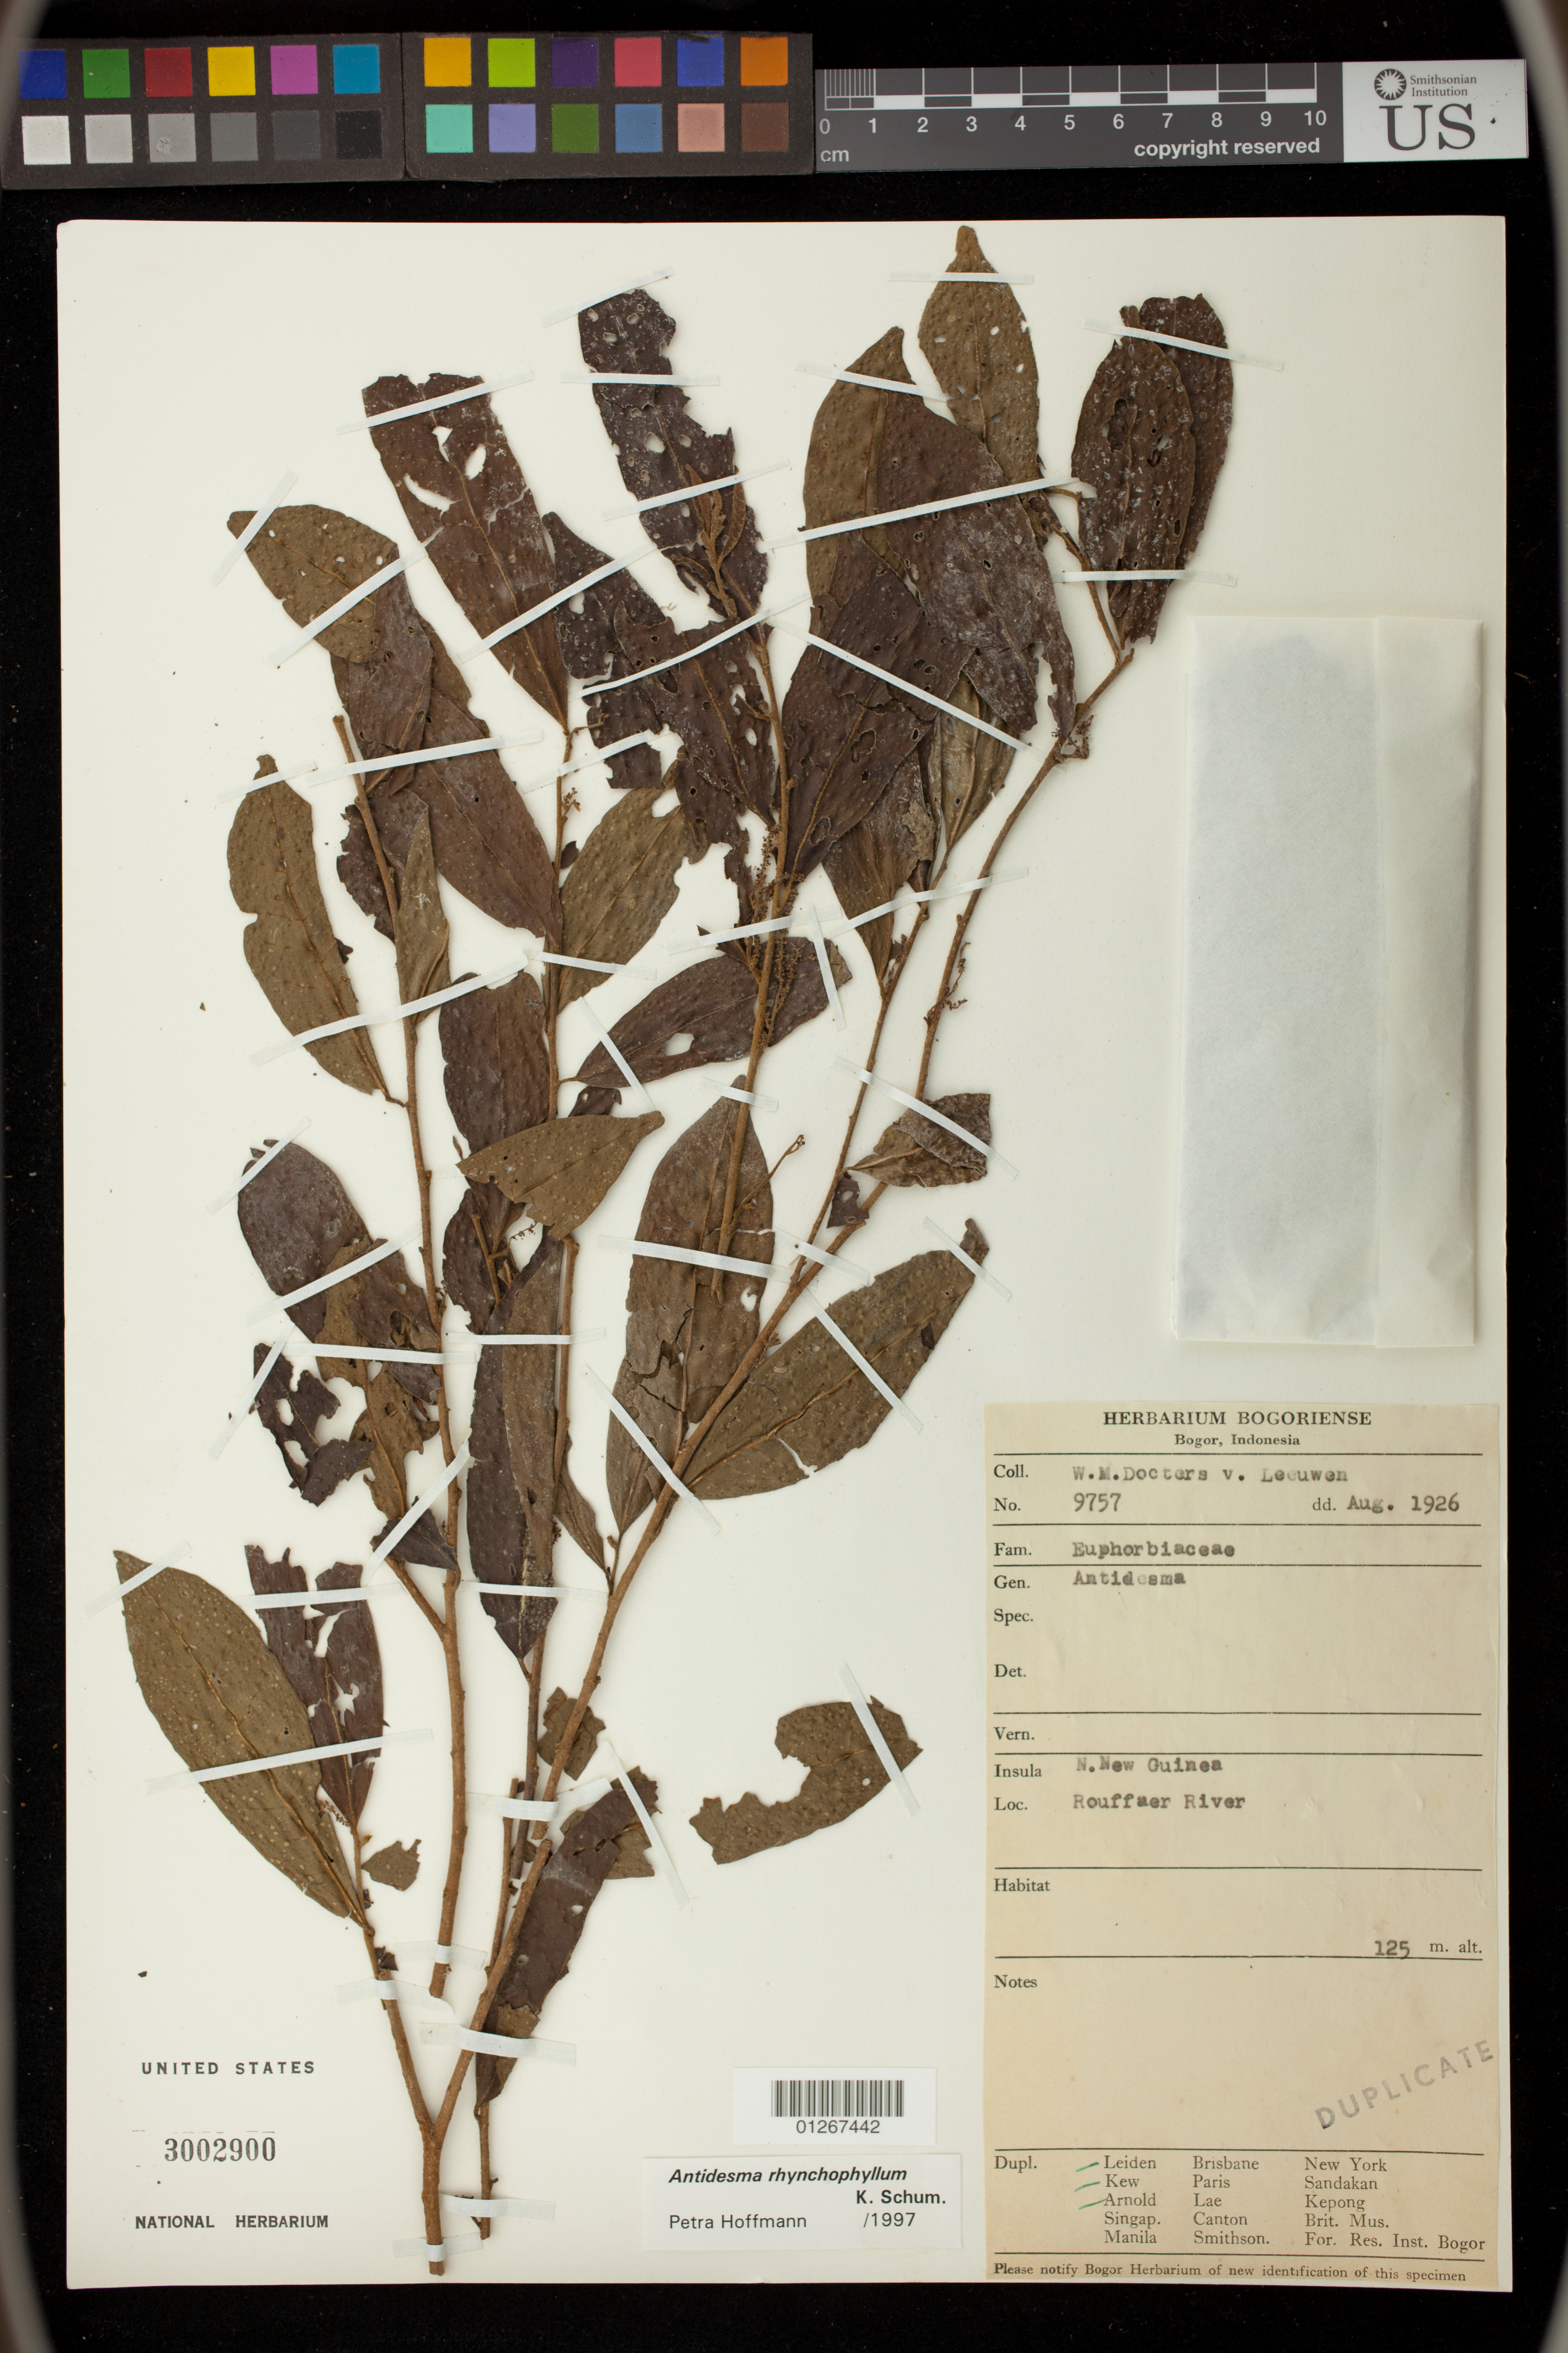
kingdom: Plantae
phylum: Tracheophyta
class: Magnoliopsida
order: Malpighiales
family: Phyllanthaceae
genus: Antidesma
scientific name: Antidesma rhynchophyllum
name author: K. Schum.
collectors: W. Docters van Leeuwen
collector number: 9757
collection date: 1926-08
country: Indonesia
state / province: Papua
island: New Guinea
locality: Insula: N. New Guinea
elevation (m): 125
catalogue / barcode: US 3002900